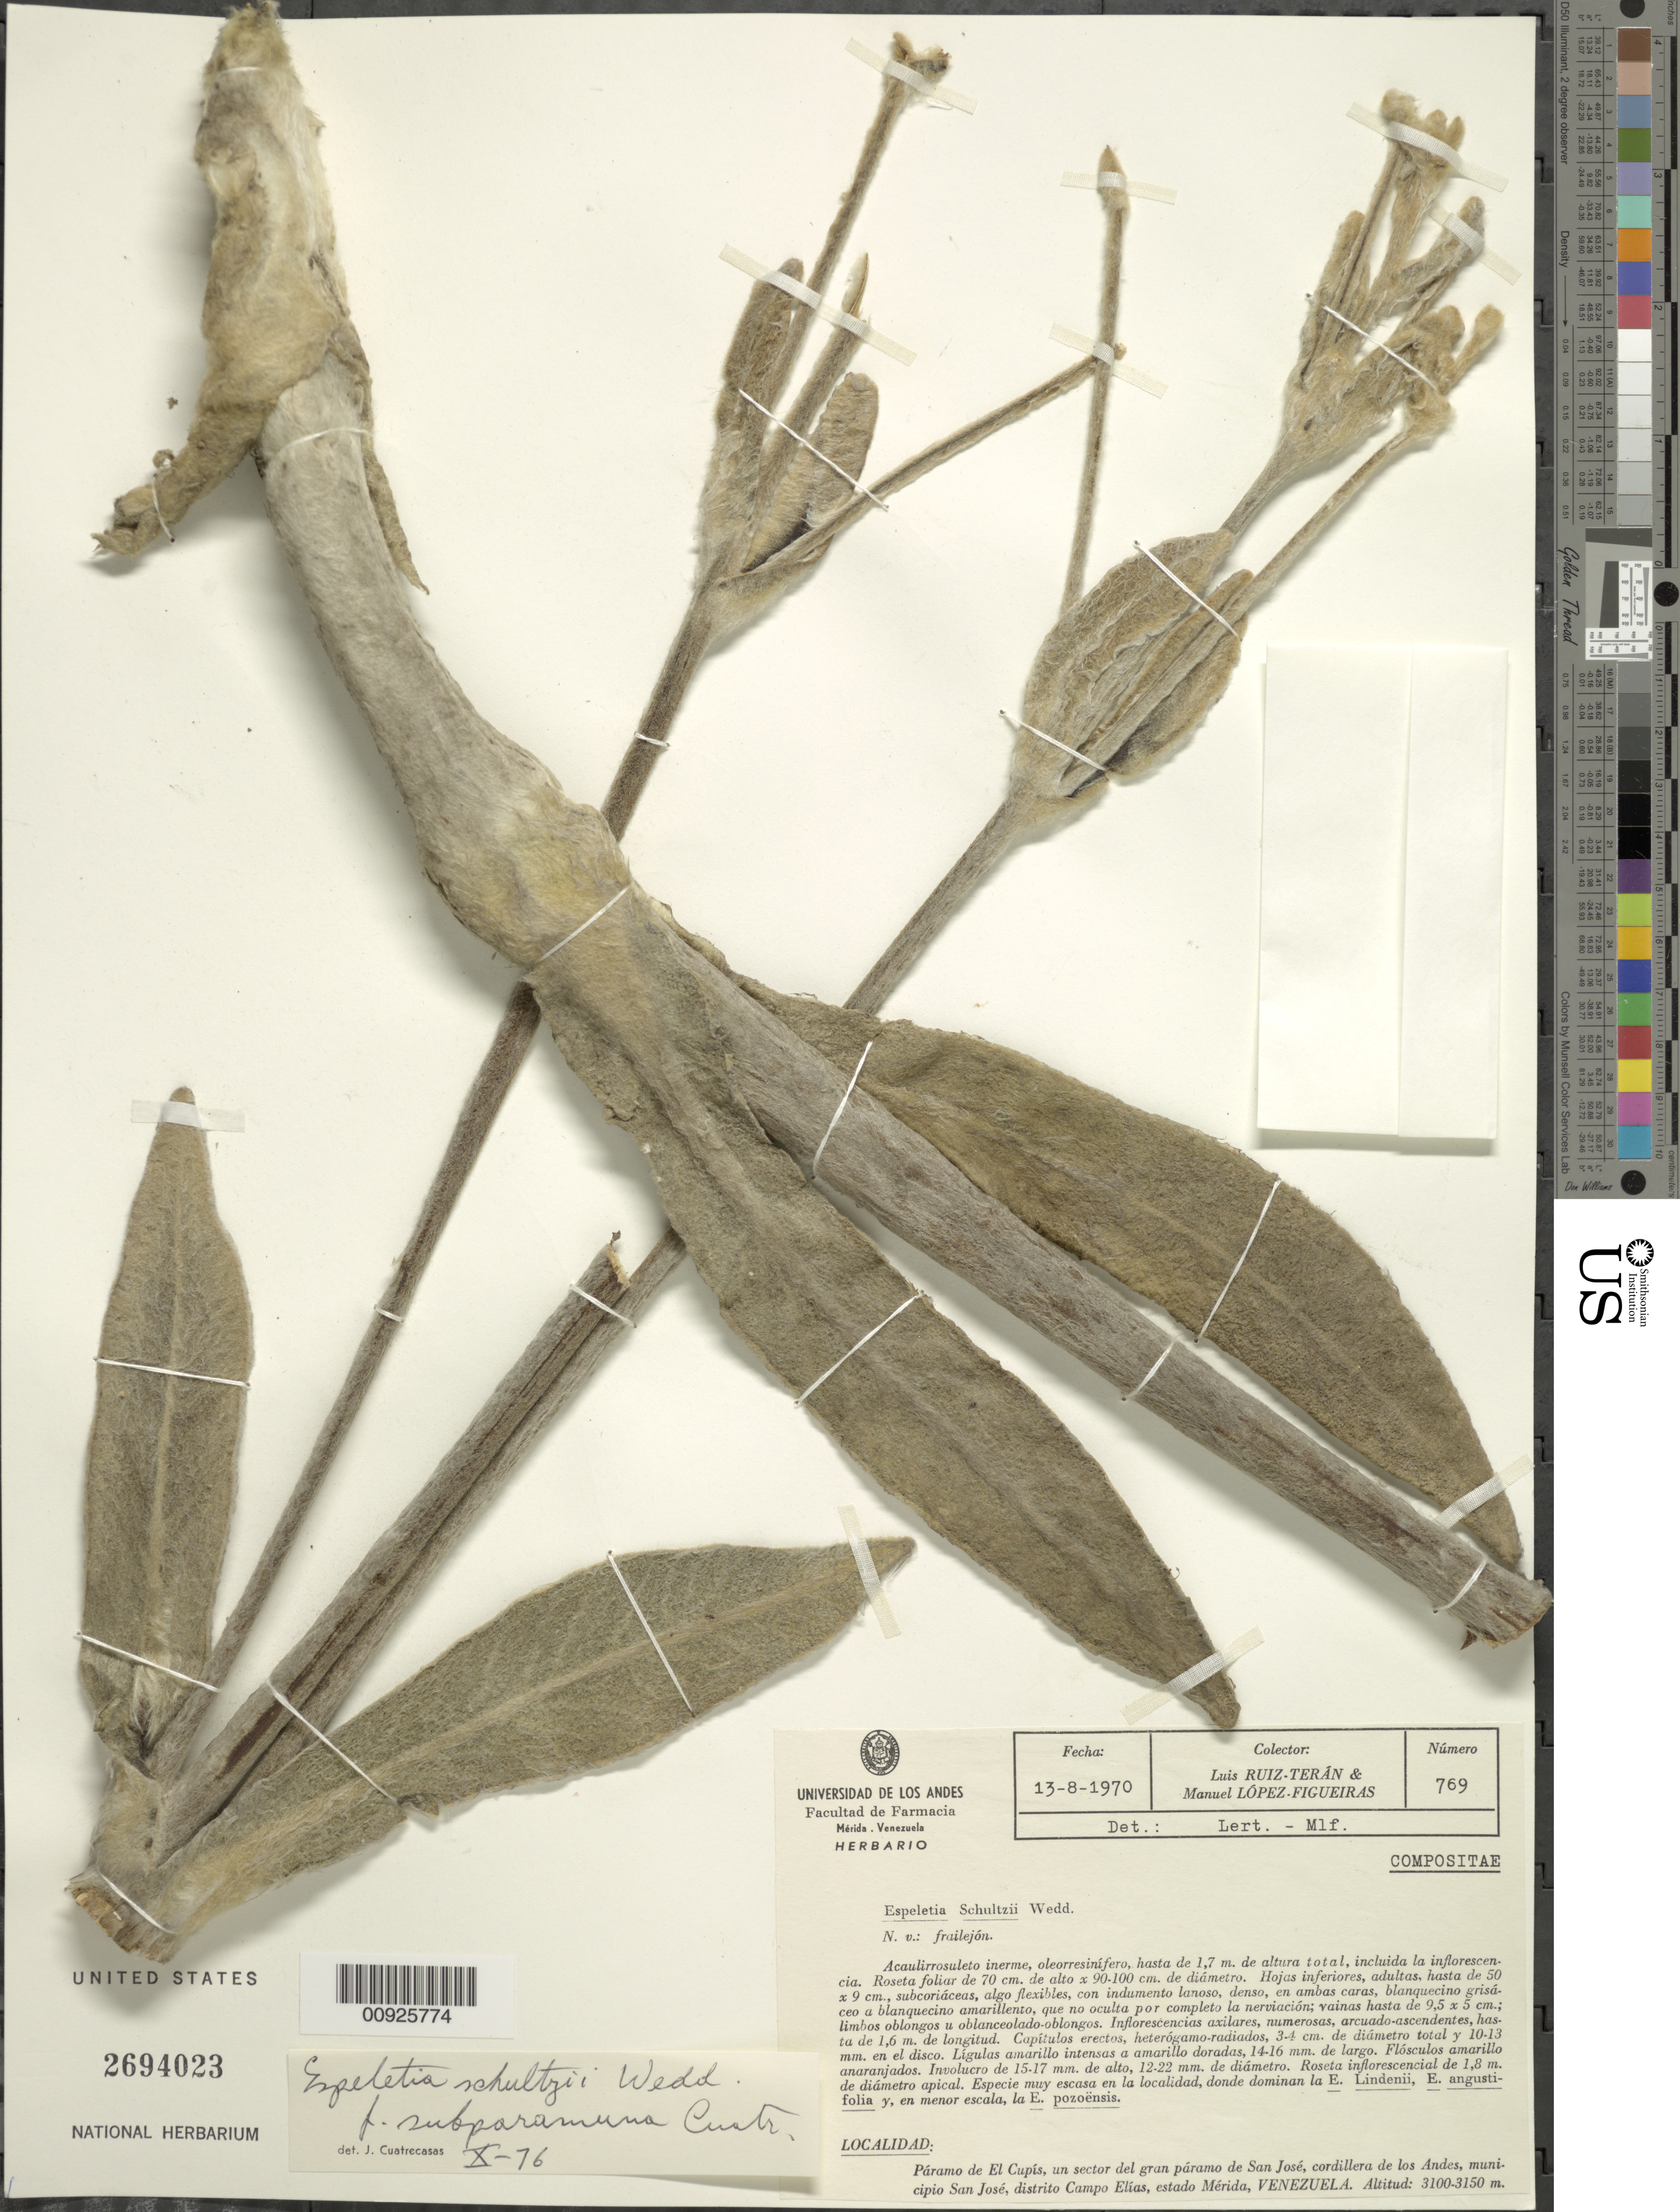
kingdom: Plantae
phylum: Tracheophyta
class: Magnoliopsida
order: Asterales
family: Asteraceae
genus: Espeletia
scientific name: Espeletia schultzii var. subparamuna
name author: Cuatrec.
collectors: L. E. Ruíz-Terán & M. López Figueiras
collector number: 769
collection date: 1970-08-13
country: Venezuela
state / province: Mérida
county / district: Campo Elías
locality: P. del Cupís. Páramo de el Cupís, un sector del gran Páramo de San José, cordillera de los Andes, Municipio de San José.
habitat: Especie muy escasa en la localidad, donde dominan la E. lindenii, E. angustifolia y, en menor escala, la E. pozoensis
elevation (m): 3100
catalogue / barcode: US 2694023